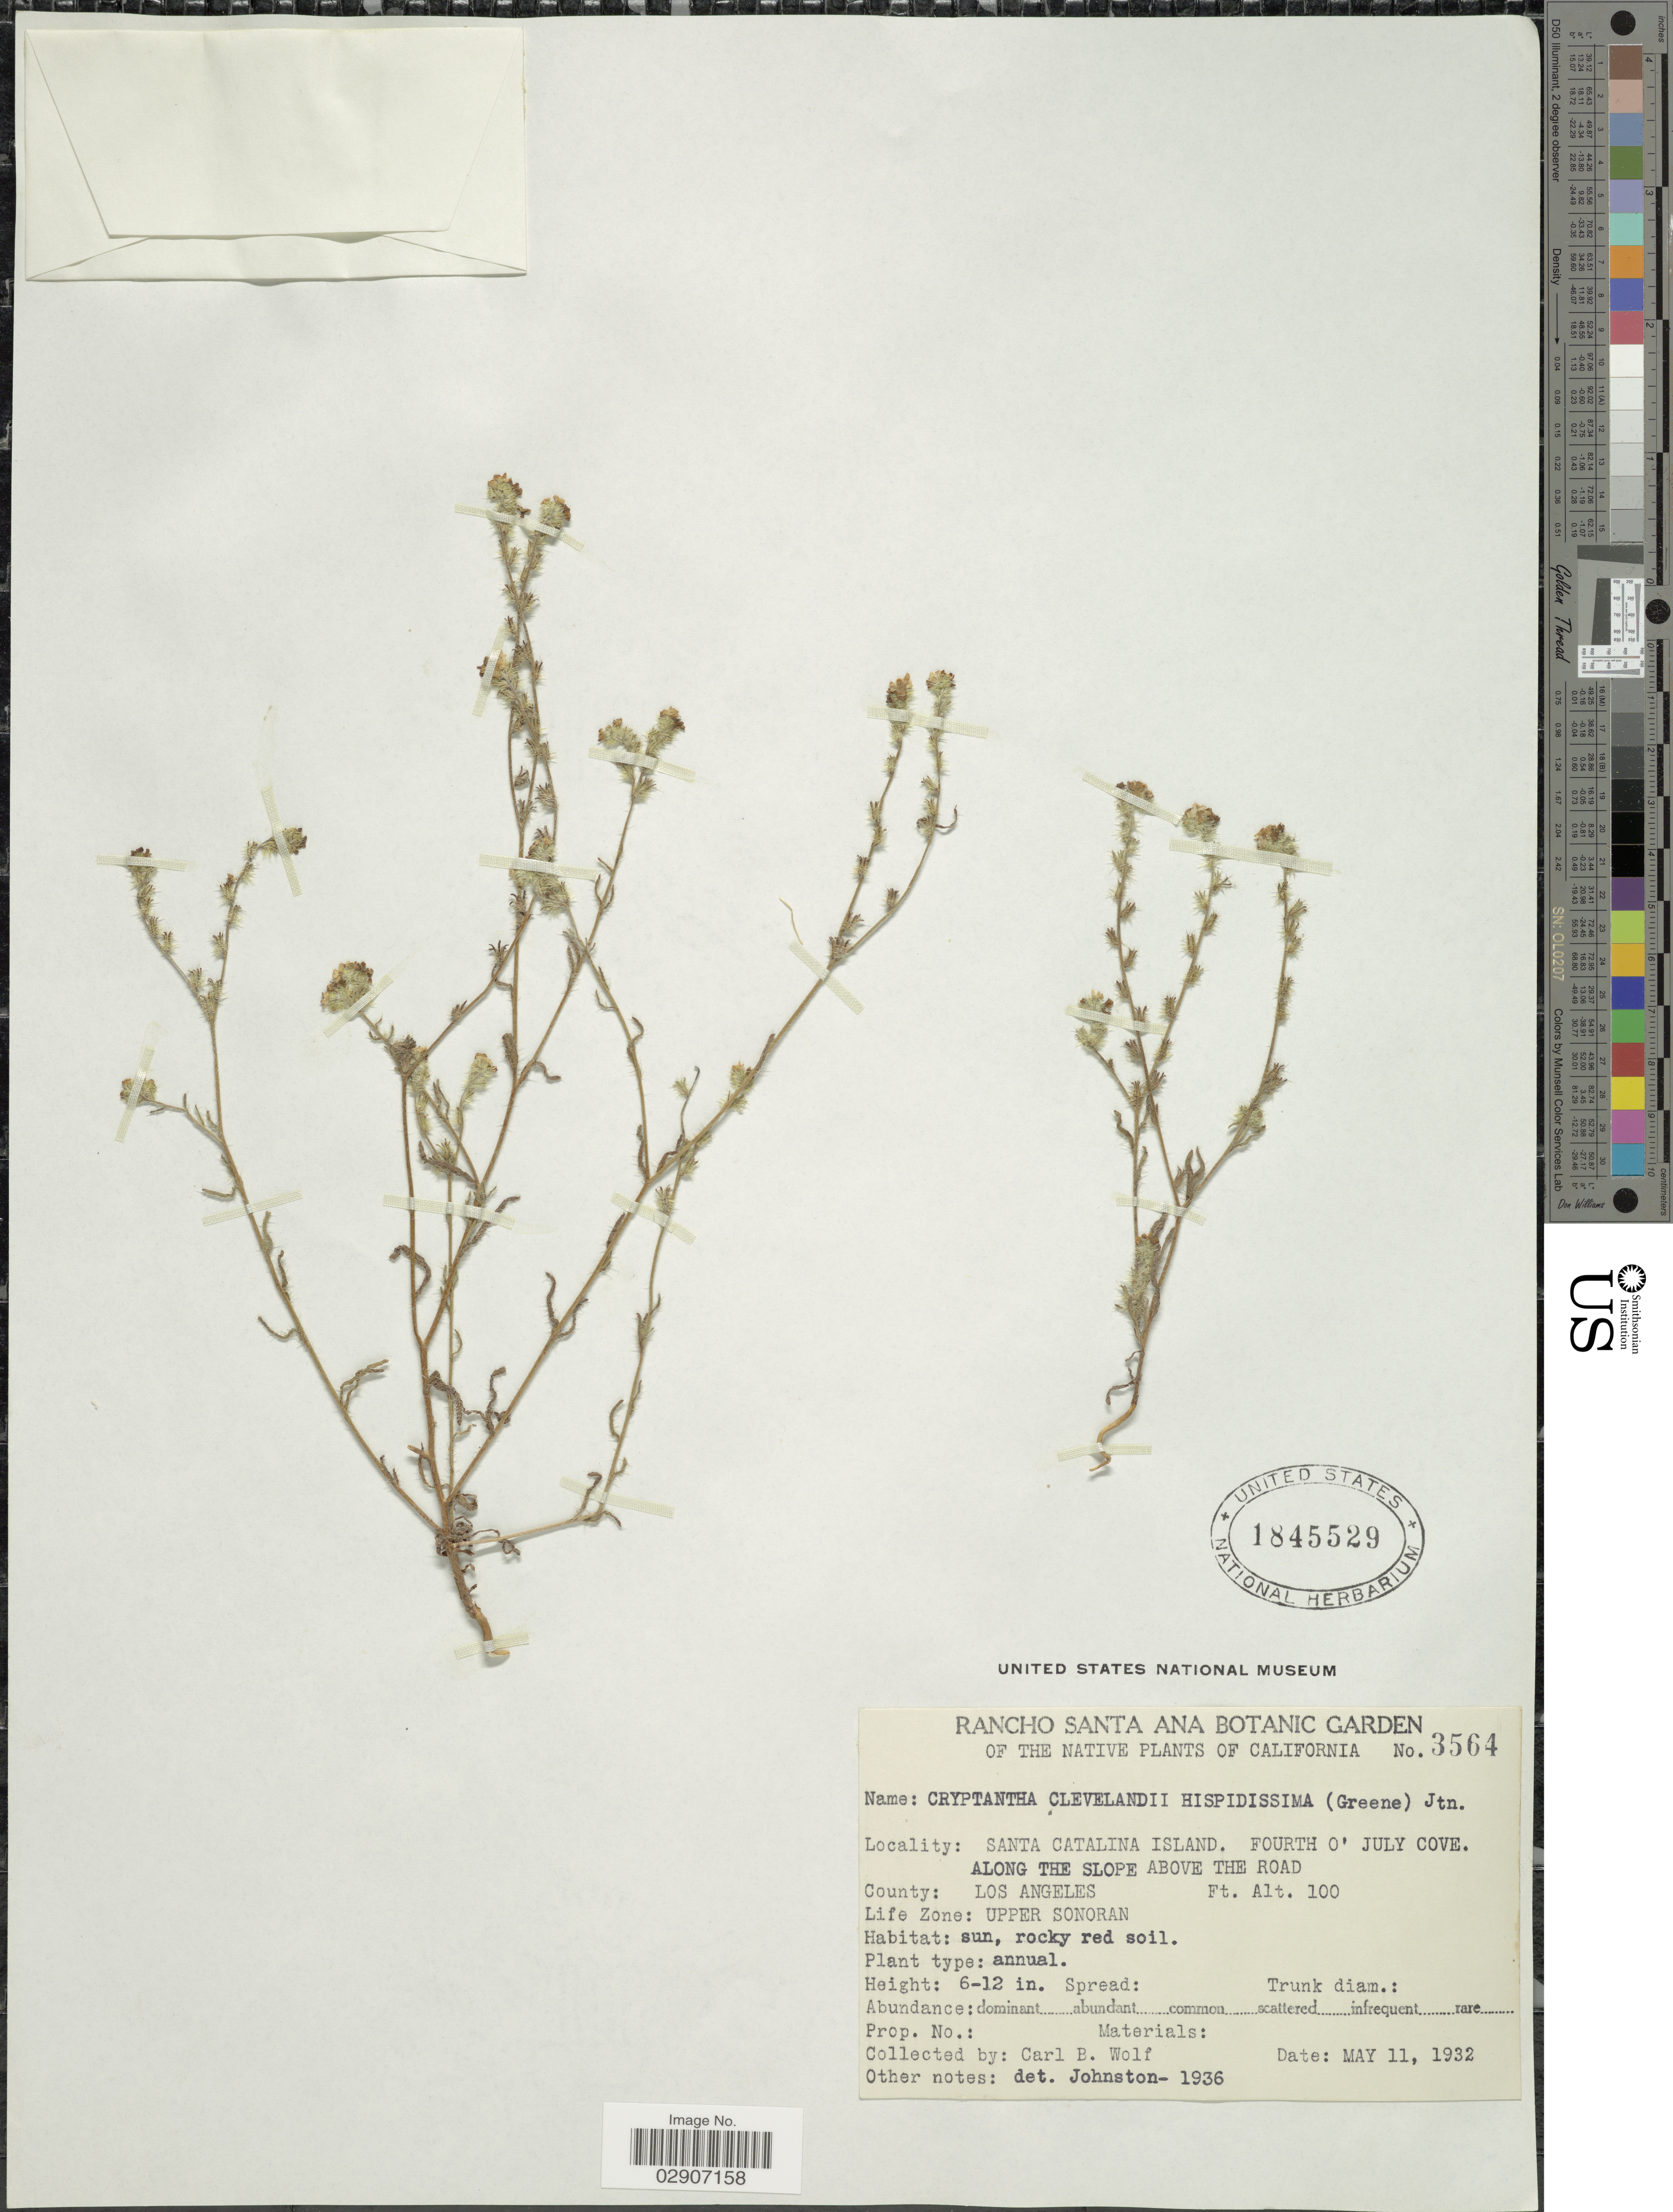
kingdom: Plantae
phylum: Tracheophyta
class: Magnoliopsida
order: Boraginales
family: Boraginaceae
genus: Cryptantha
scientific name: Cryptantha clevelandii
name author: Greene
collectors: C. B. Wolf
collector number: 3564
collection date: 1932-05-11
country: United States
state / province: California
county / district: Los Angeles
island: Santa Catalina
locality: Santa Catalina Island. Fourth O'July Cove. Along the slope above the road, County: Los Angeles, Life Zone: Upper Sonoran.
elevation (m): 30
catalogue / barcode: US 1845529